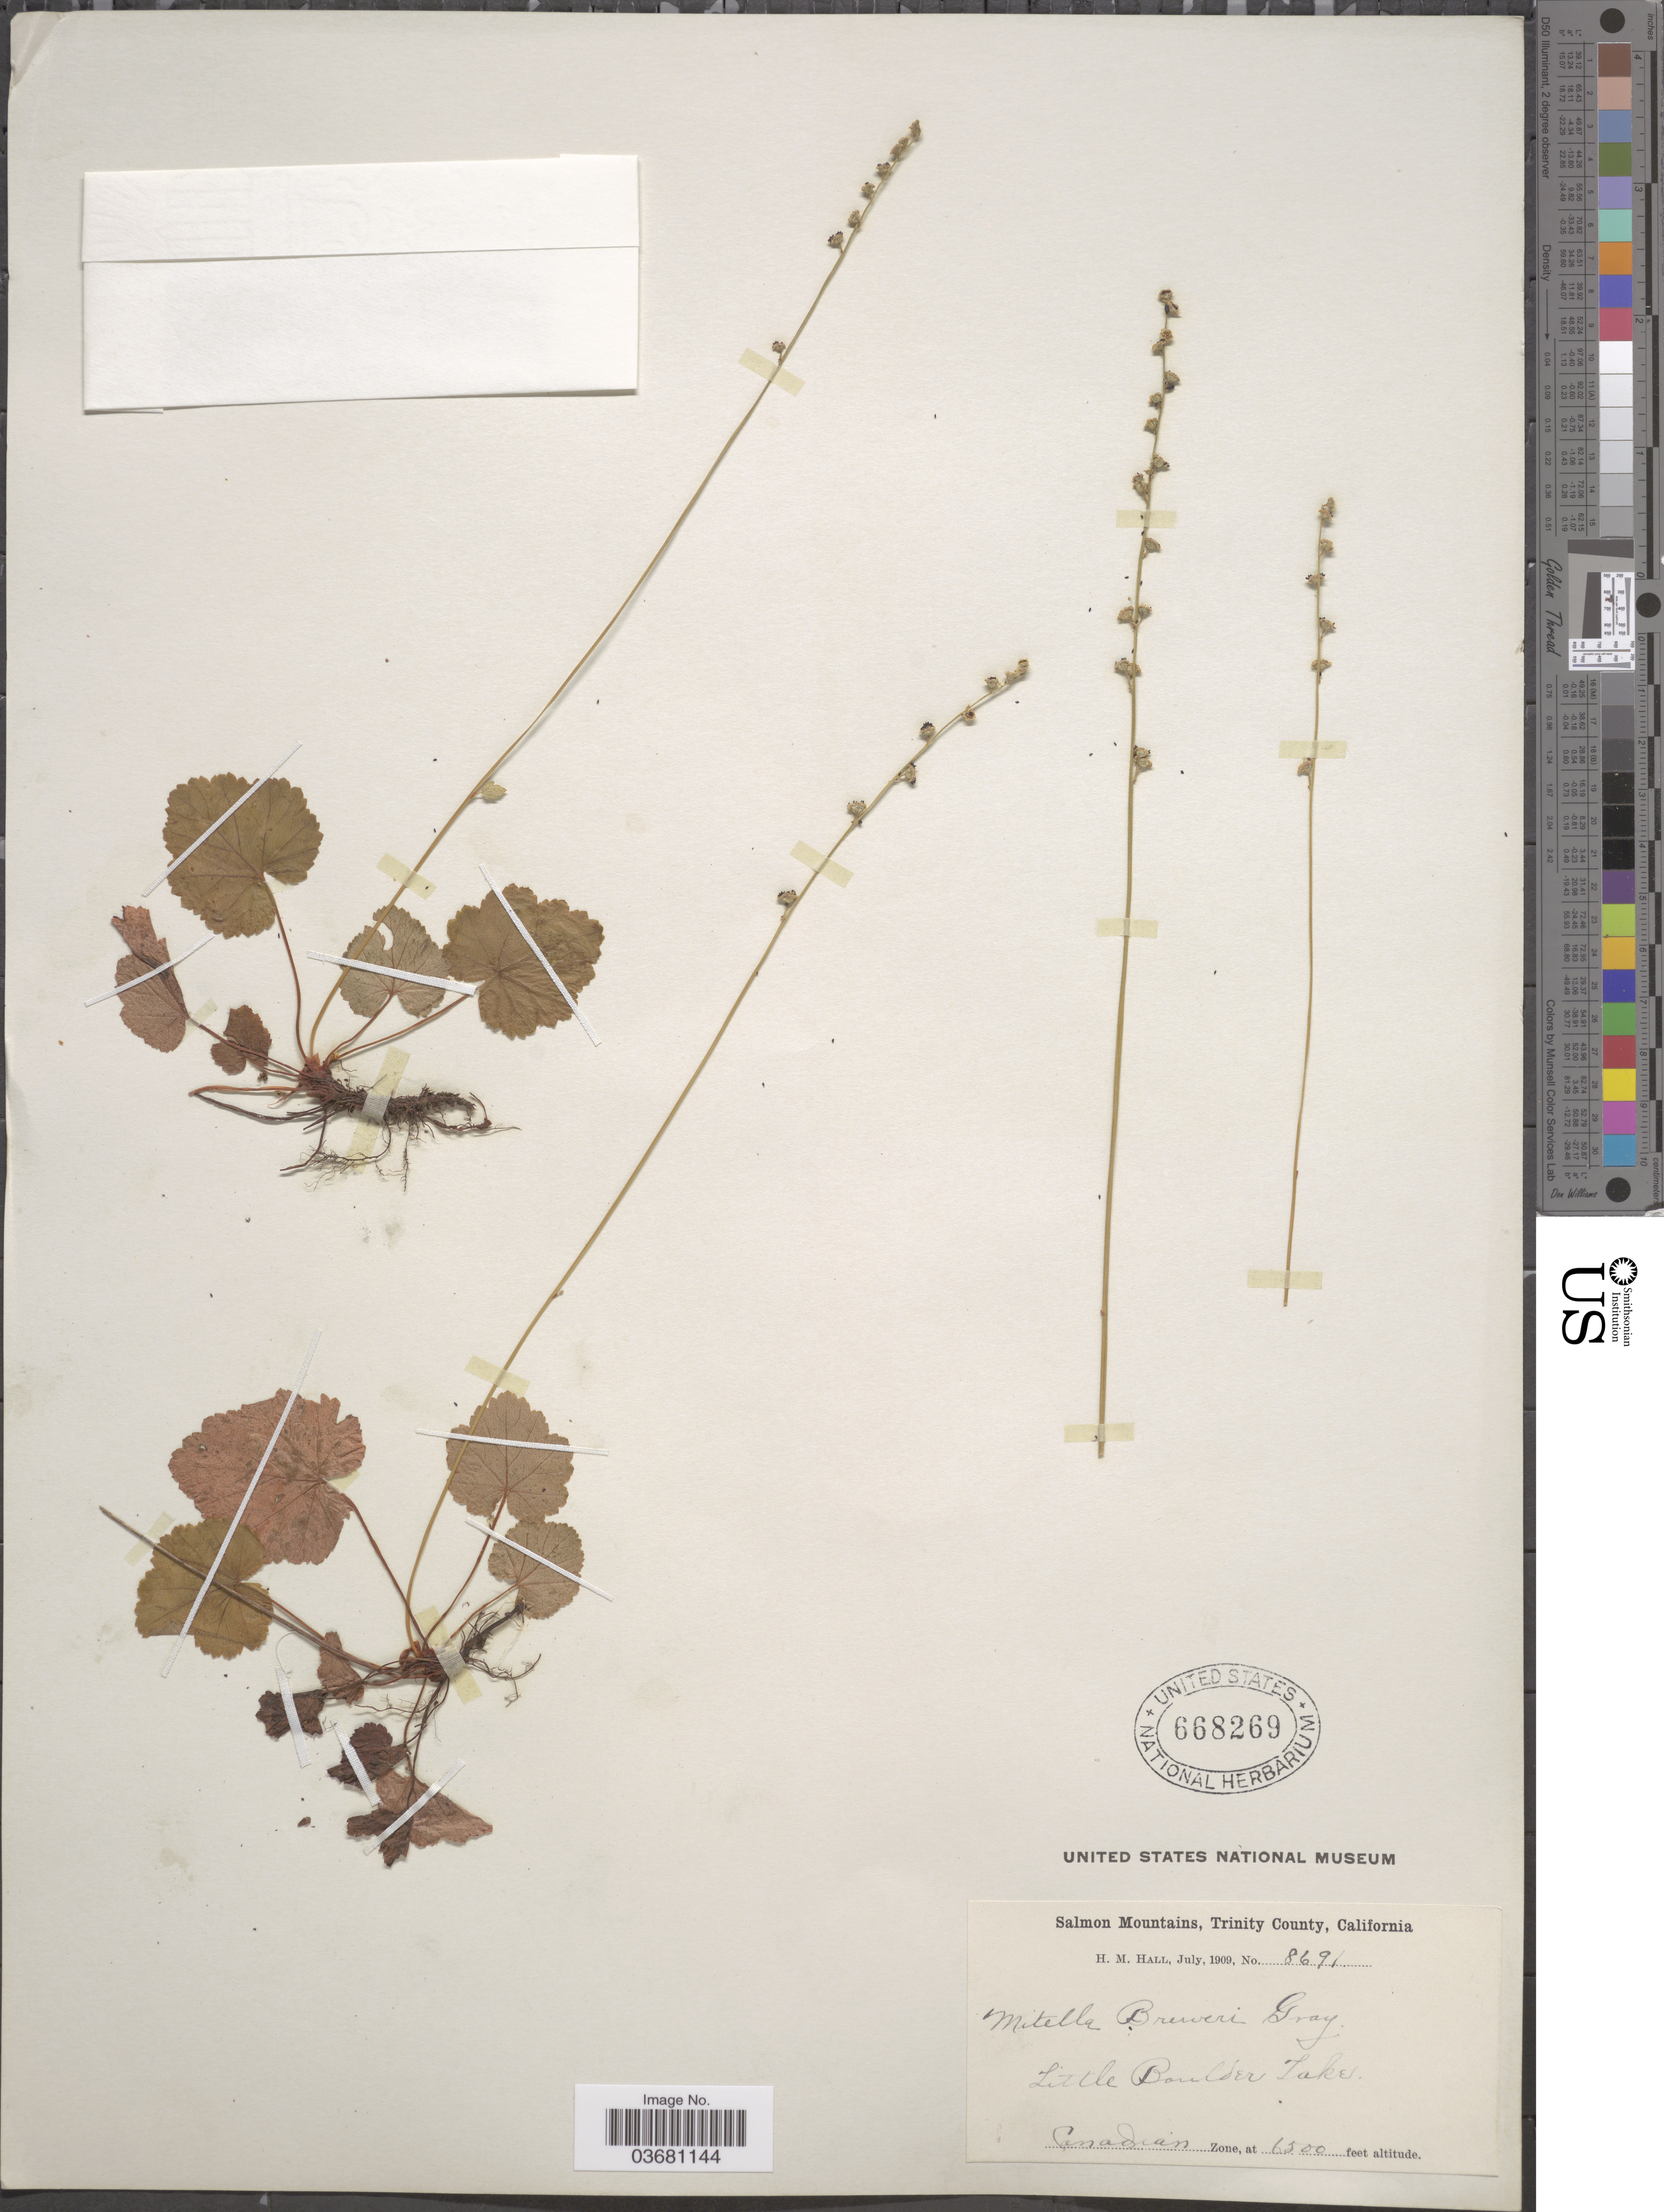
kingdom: Plantae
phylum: Tracheophyta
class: Magnoliopsida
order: Saxifragales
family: Saxifragaceae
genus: Mitella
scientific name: Mitella breweri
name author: A. Gray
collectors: H. M. Hall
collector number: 8691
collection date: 1909-07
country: United States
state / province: California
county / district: Trinity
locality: Salmon Mountains, Trinity County. Little Boulder Lake. Canadian Zone.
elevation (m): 1981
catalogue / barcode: US 668269